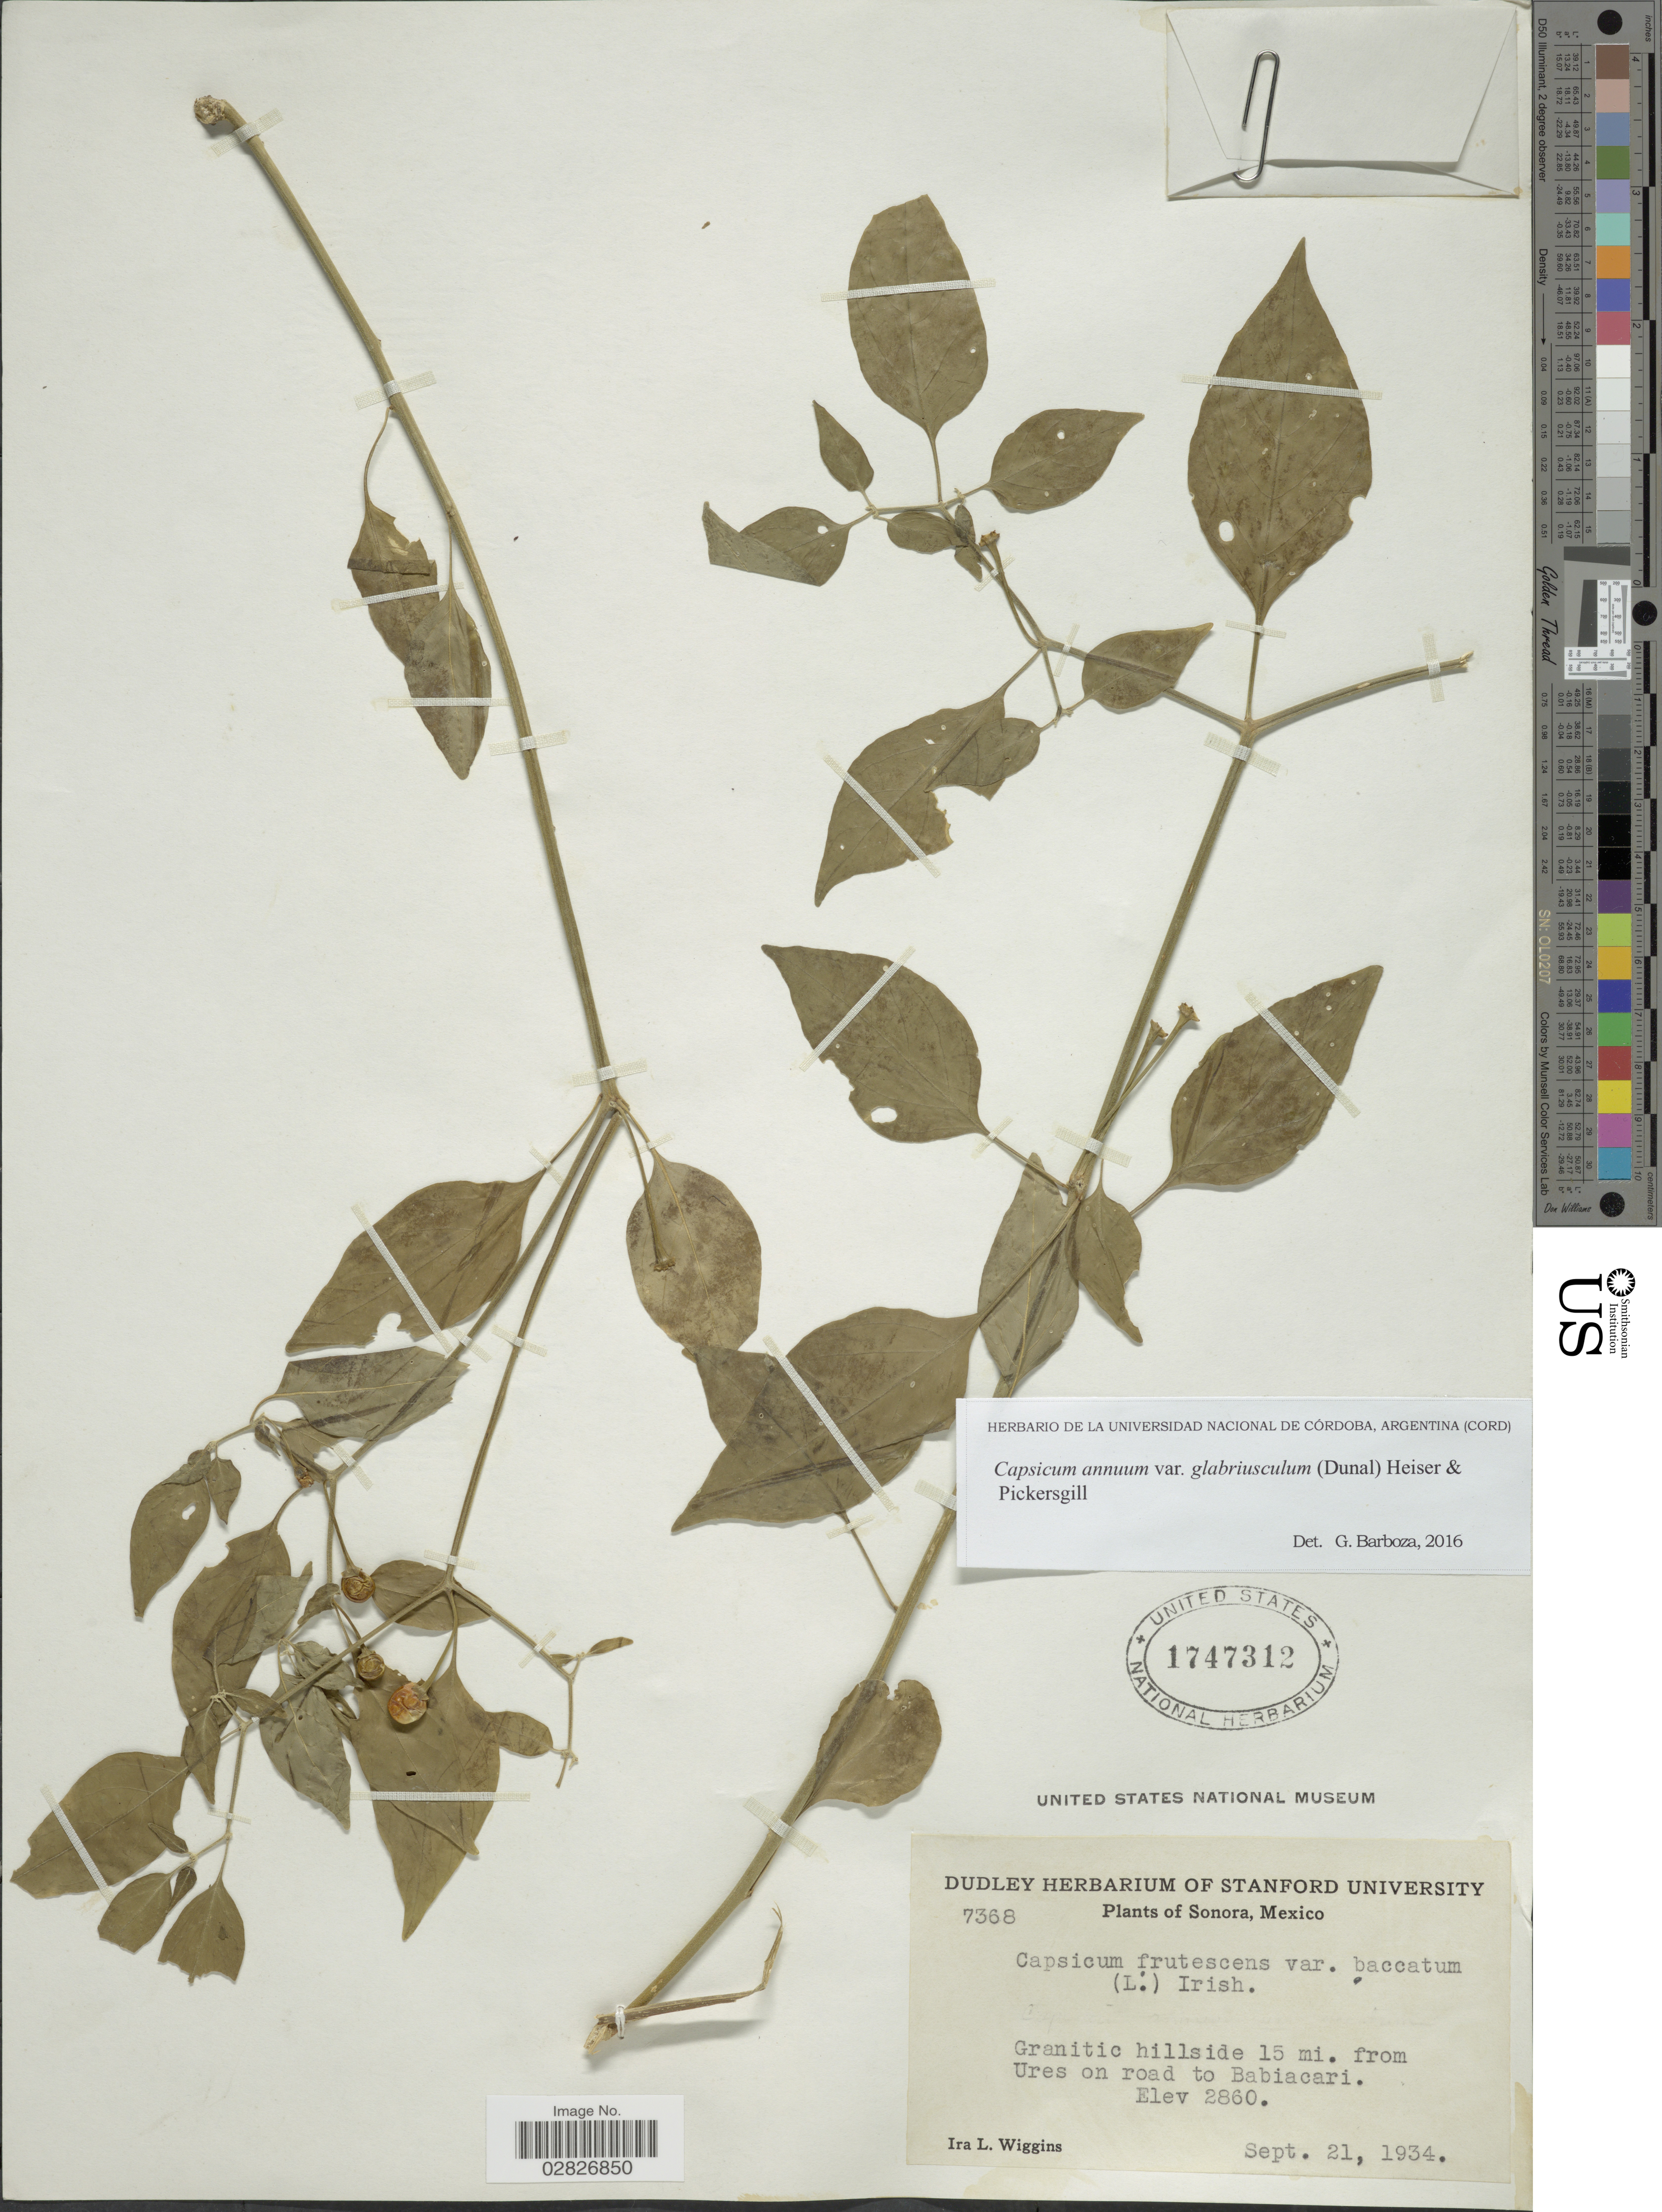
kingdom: Plantae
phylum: Tracheophyta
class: Magnoliopsida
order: Solanales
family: Solanaceae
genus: Capsicum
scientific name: Capsicum annuum var. glabriusculum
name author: (Dunal) Heiser & Pickersgill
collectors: I. L. Wiggins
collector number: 7368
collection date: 1934-09-21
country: Mexico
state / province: Sonora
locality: Granitic hillside 15 mi. from Ures on road to Babiacari.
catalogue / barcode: US 1747312